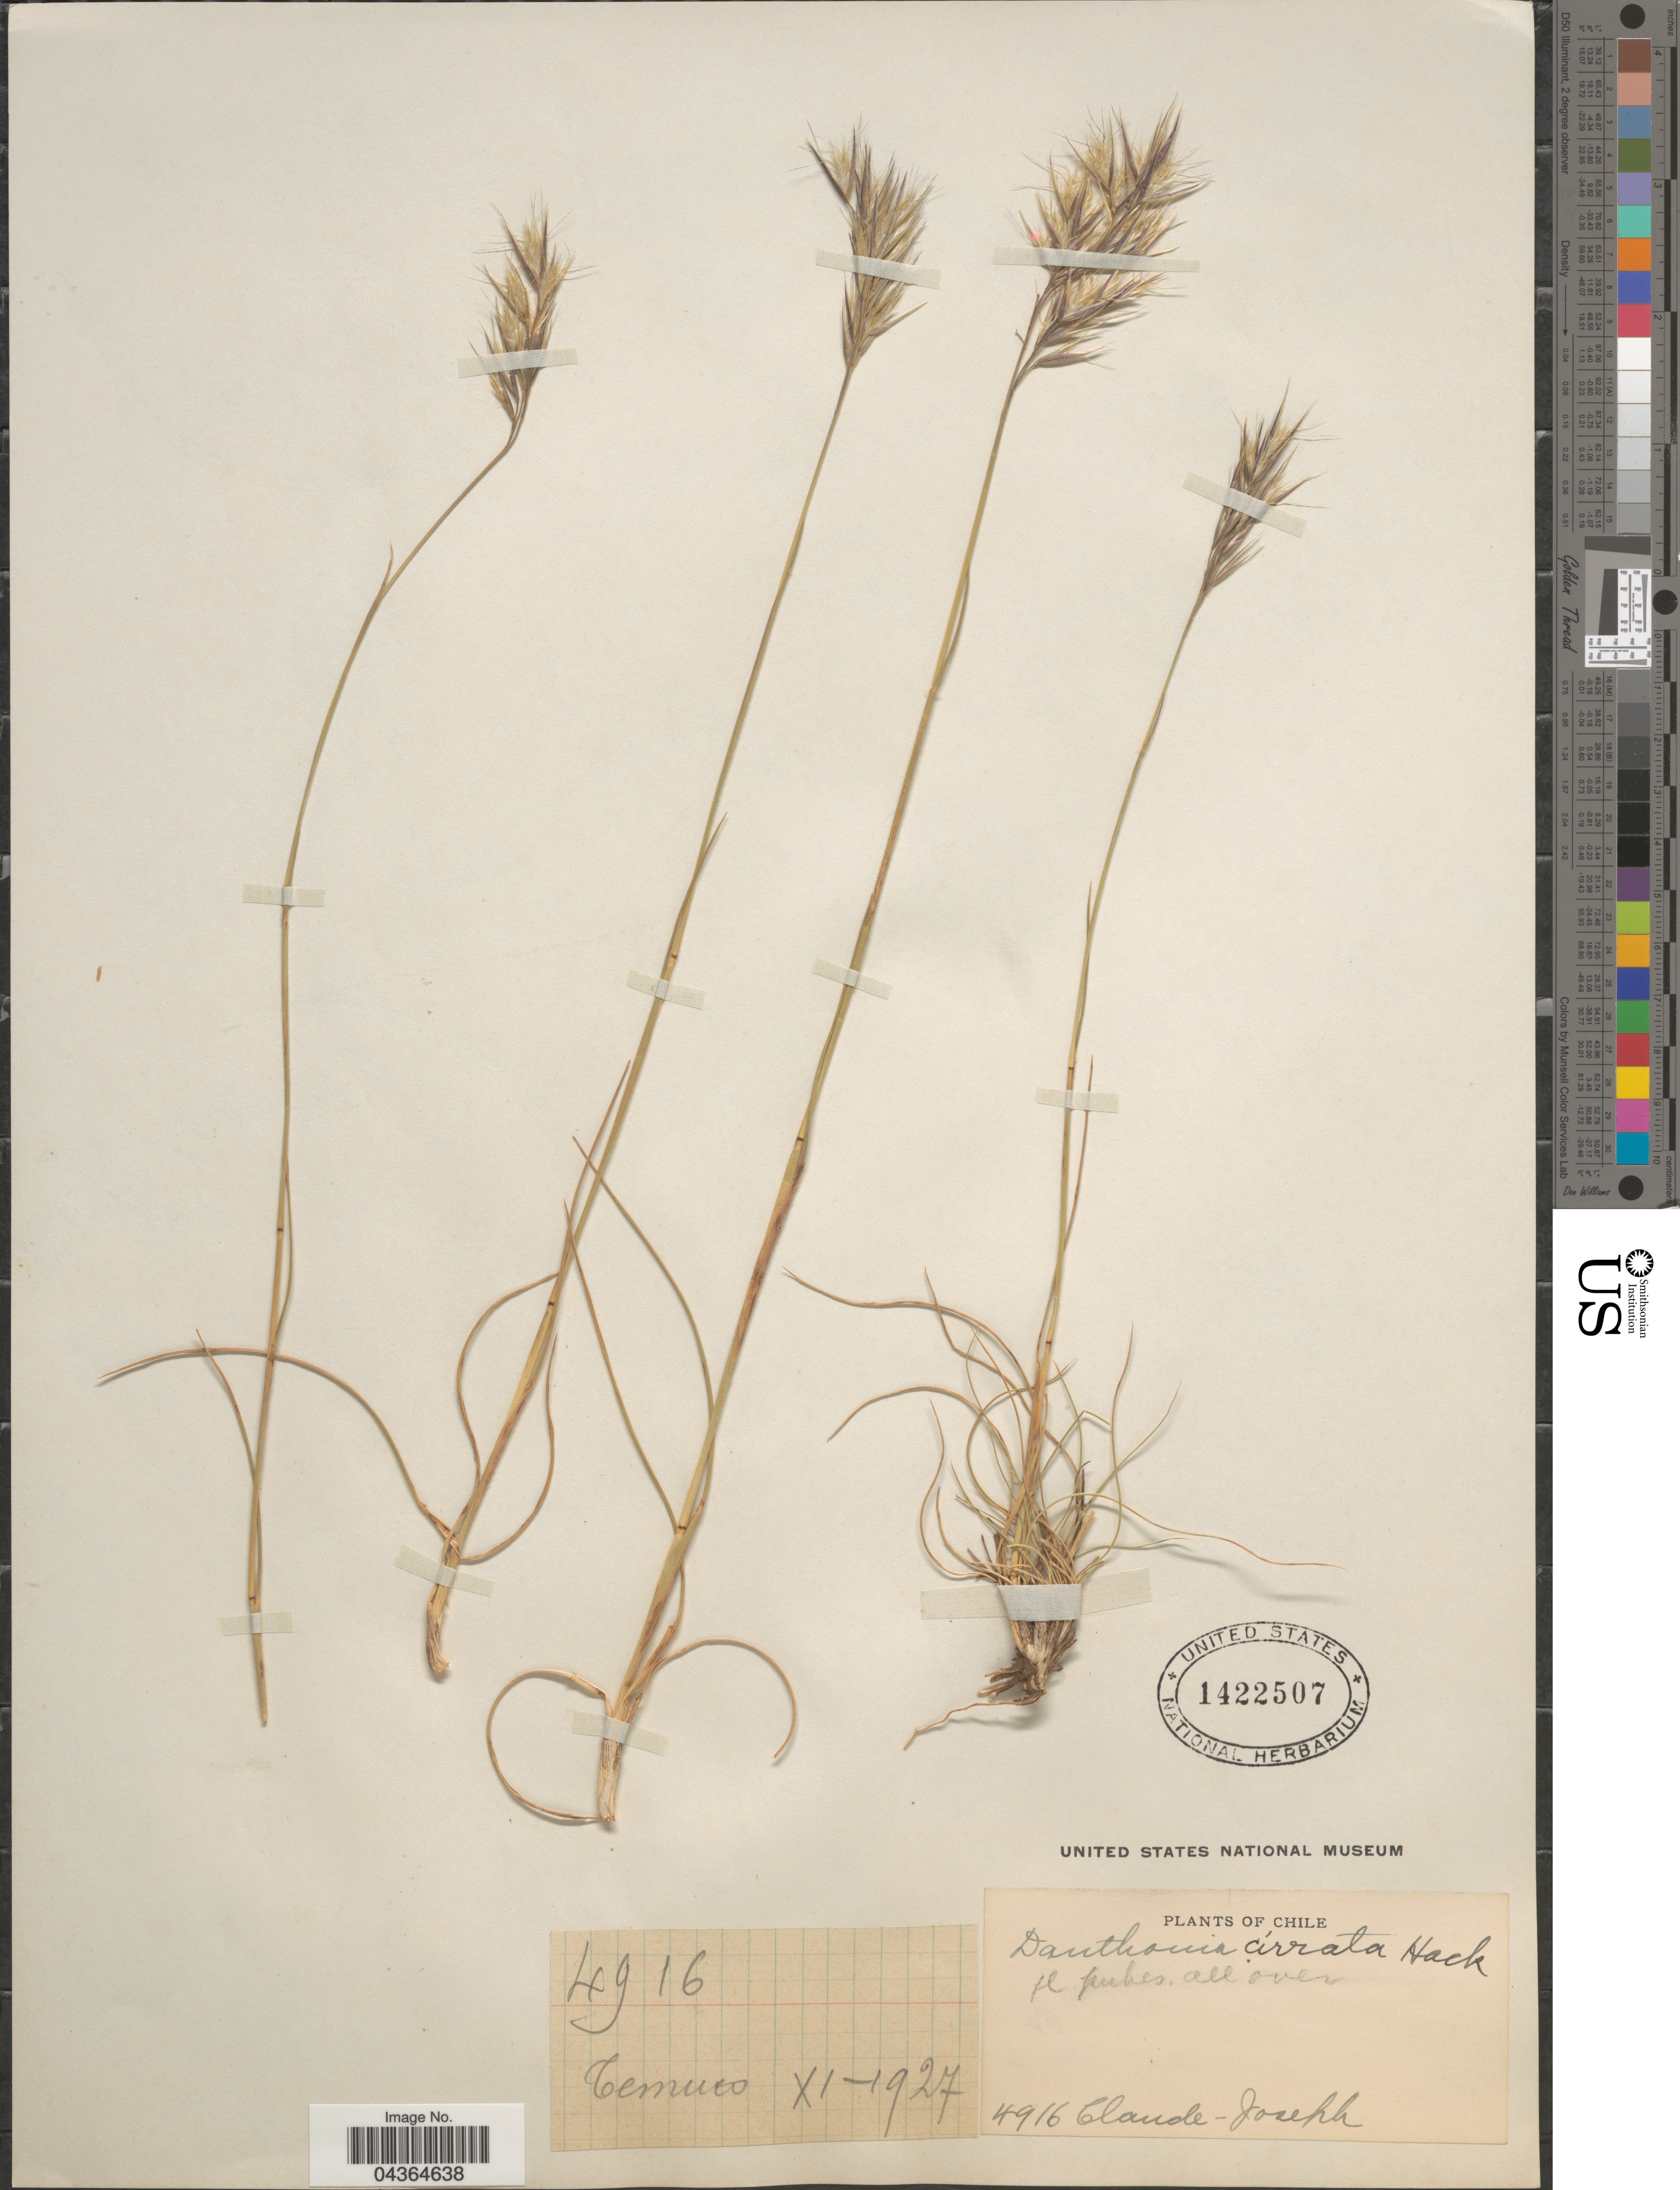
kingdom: Plantae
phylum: Tracheophyta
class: Liliopsida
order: Poales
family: Poaceae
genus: Danthonia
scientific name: Danthonia malacantha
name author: (Steud.) Pilg.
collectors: Bro. Claude-Joseph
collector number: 4916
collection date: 1927-11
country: Chile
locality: Temuco.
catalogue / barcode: US 1422507